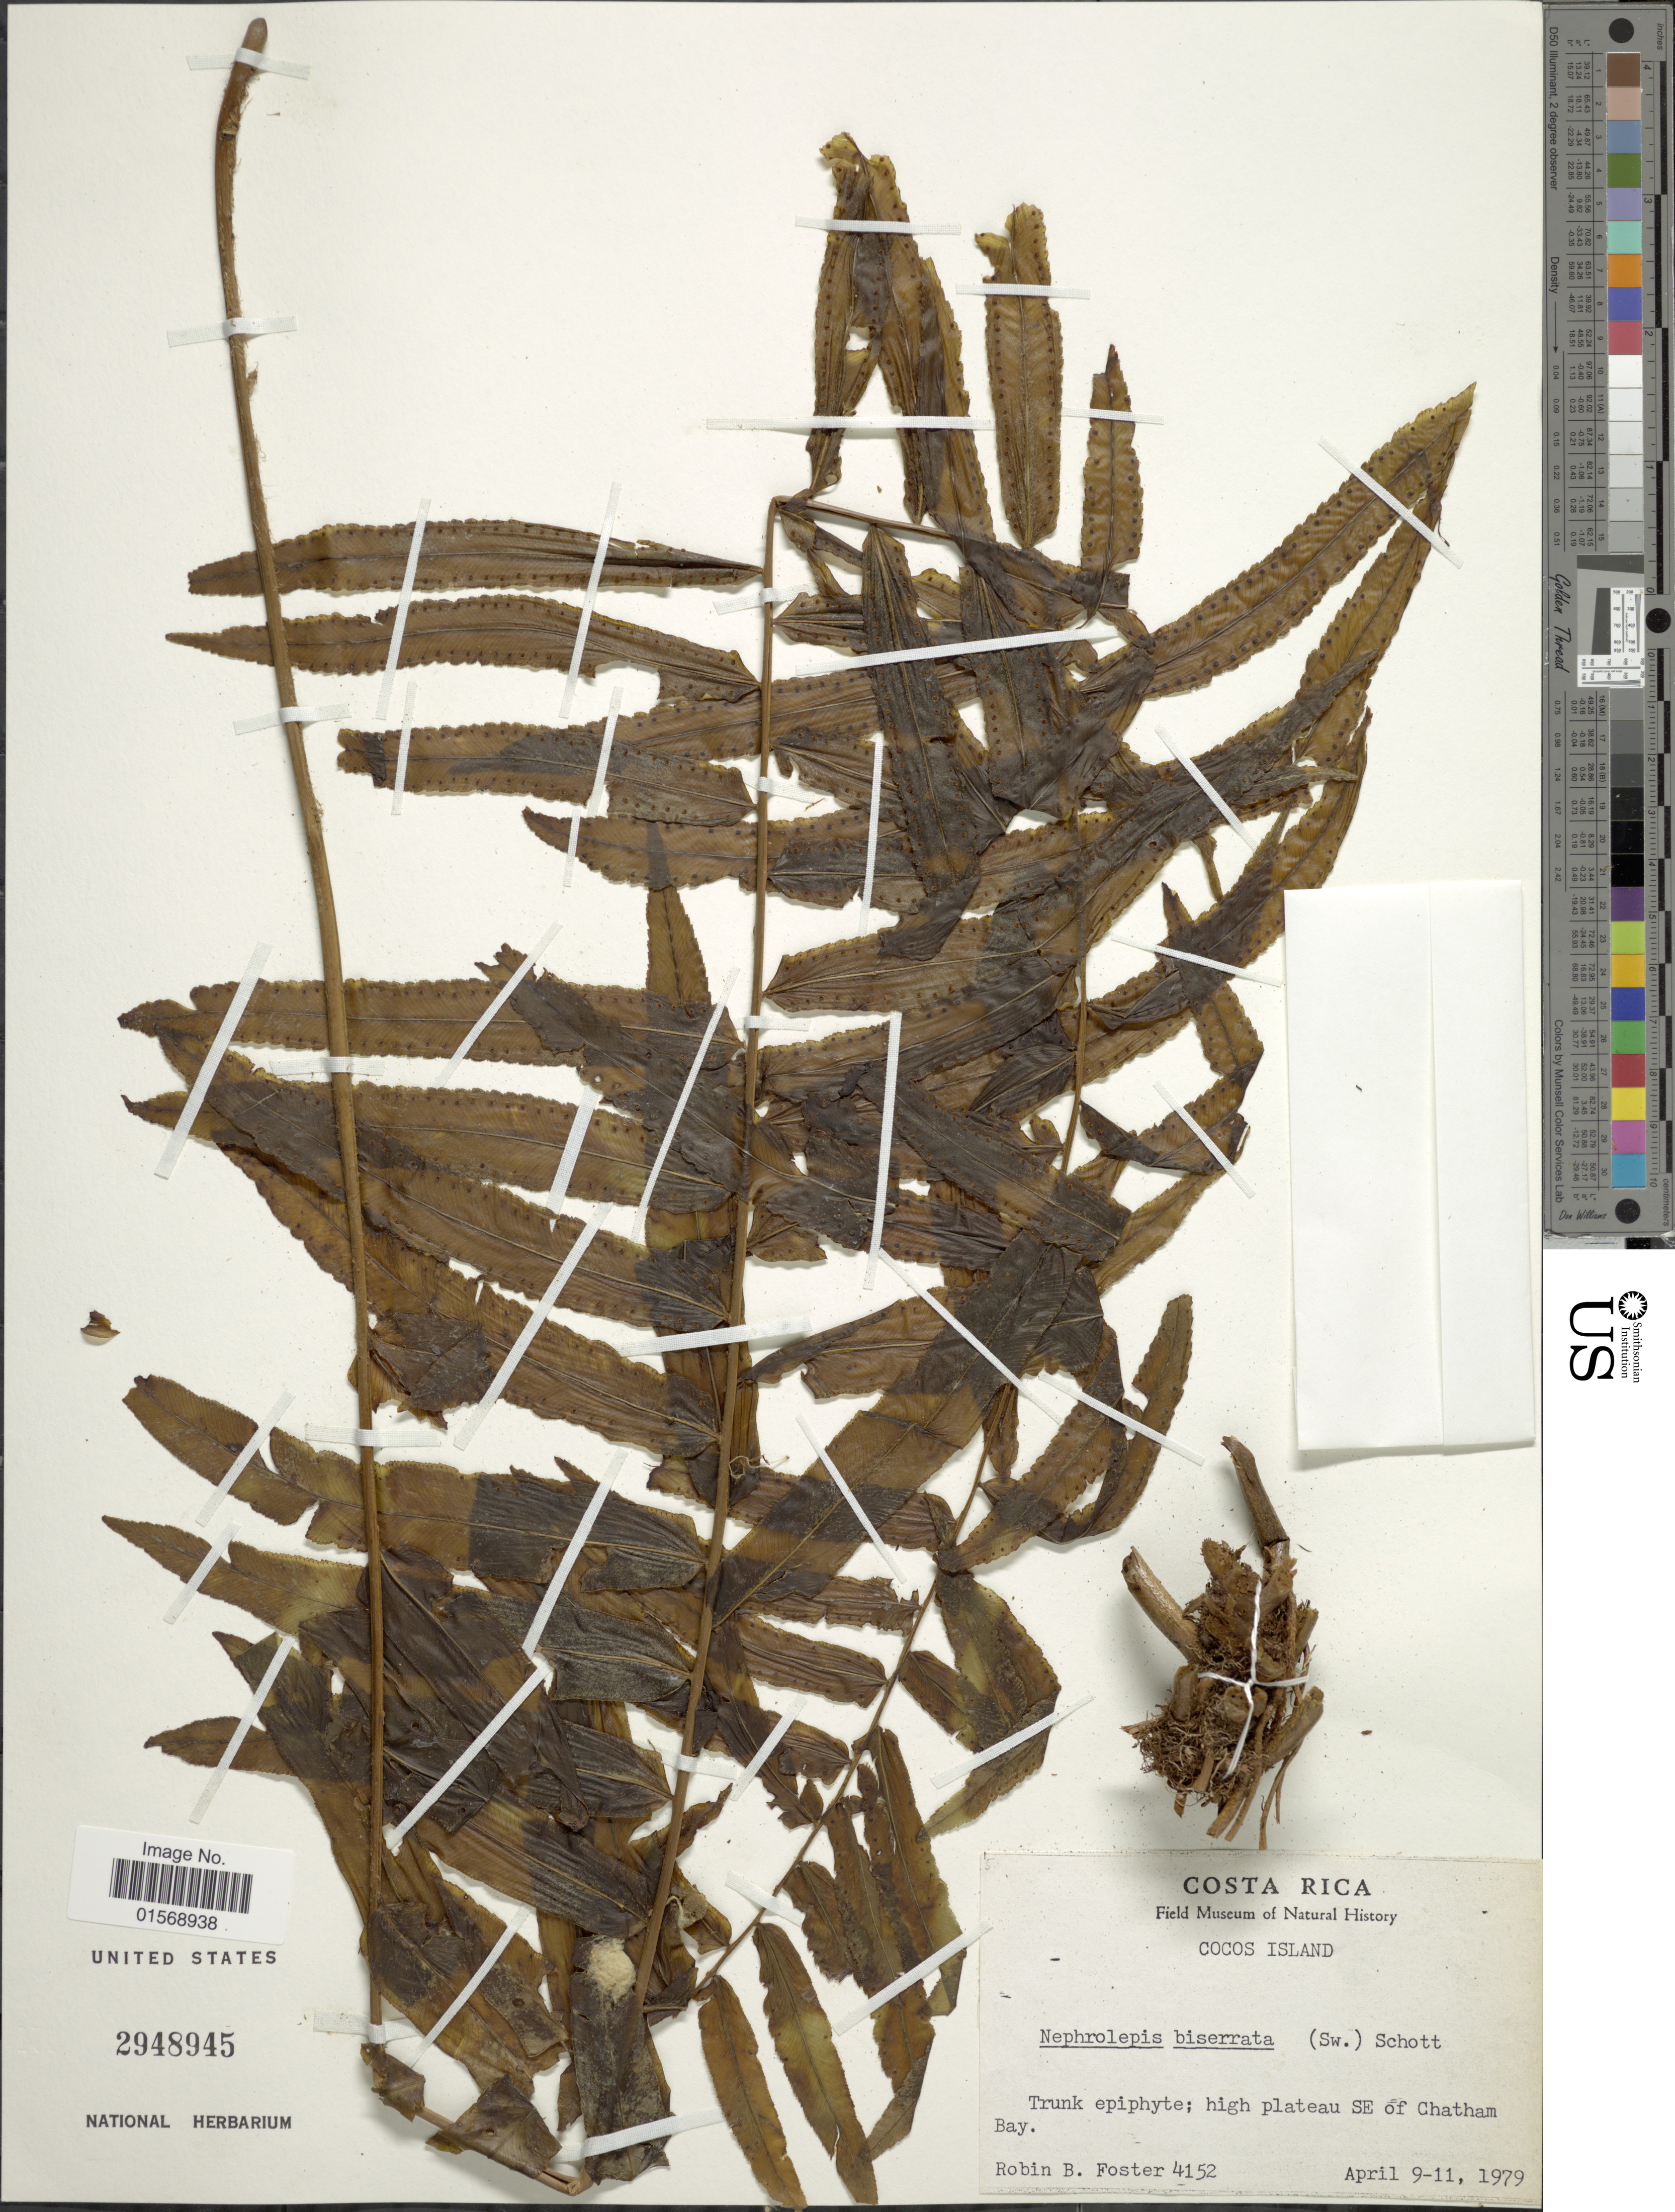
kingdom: Plantae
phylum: Tracheophyta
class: Polypodiopsida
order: Polypodiales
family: Nephrolepidaceae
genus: Nephrolepis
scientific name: Nephrolepis biserrata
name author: (Sw.) Schott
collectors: R. B. Foster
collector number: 4152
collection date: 1979-04-09/1979-04-11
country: Costa Rica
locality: Costa Rica. Cocos Island. high plateau SE of Chatham Bay.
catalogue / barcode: US 2948945